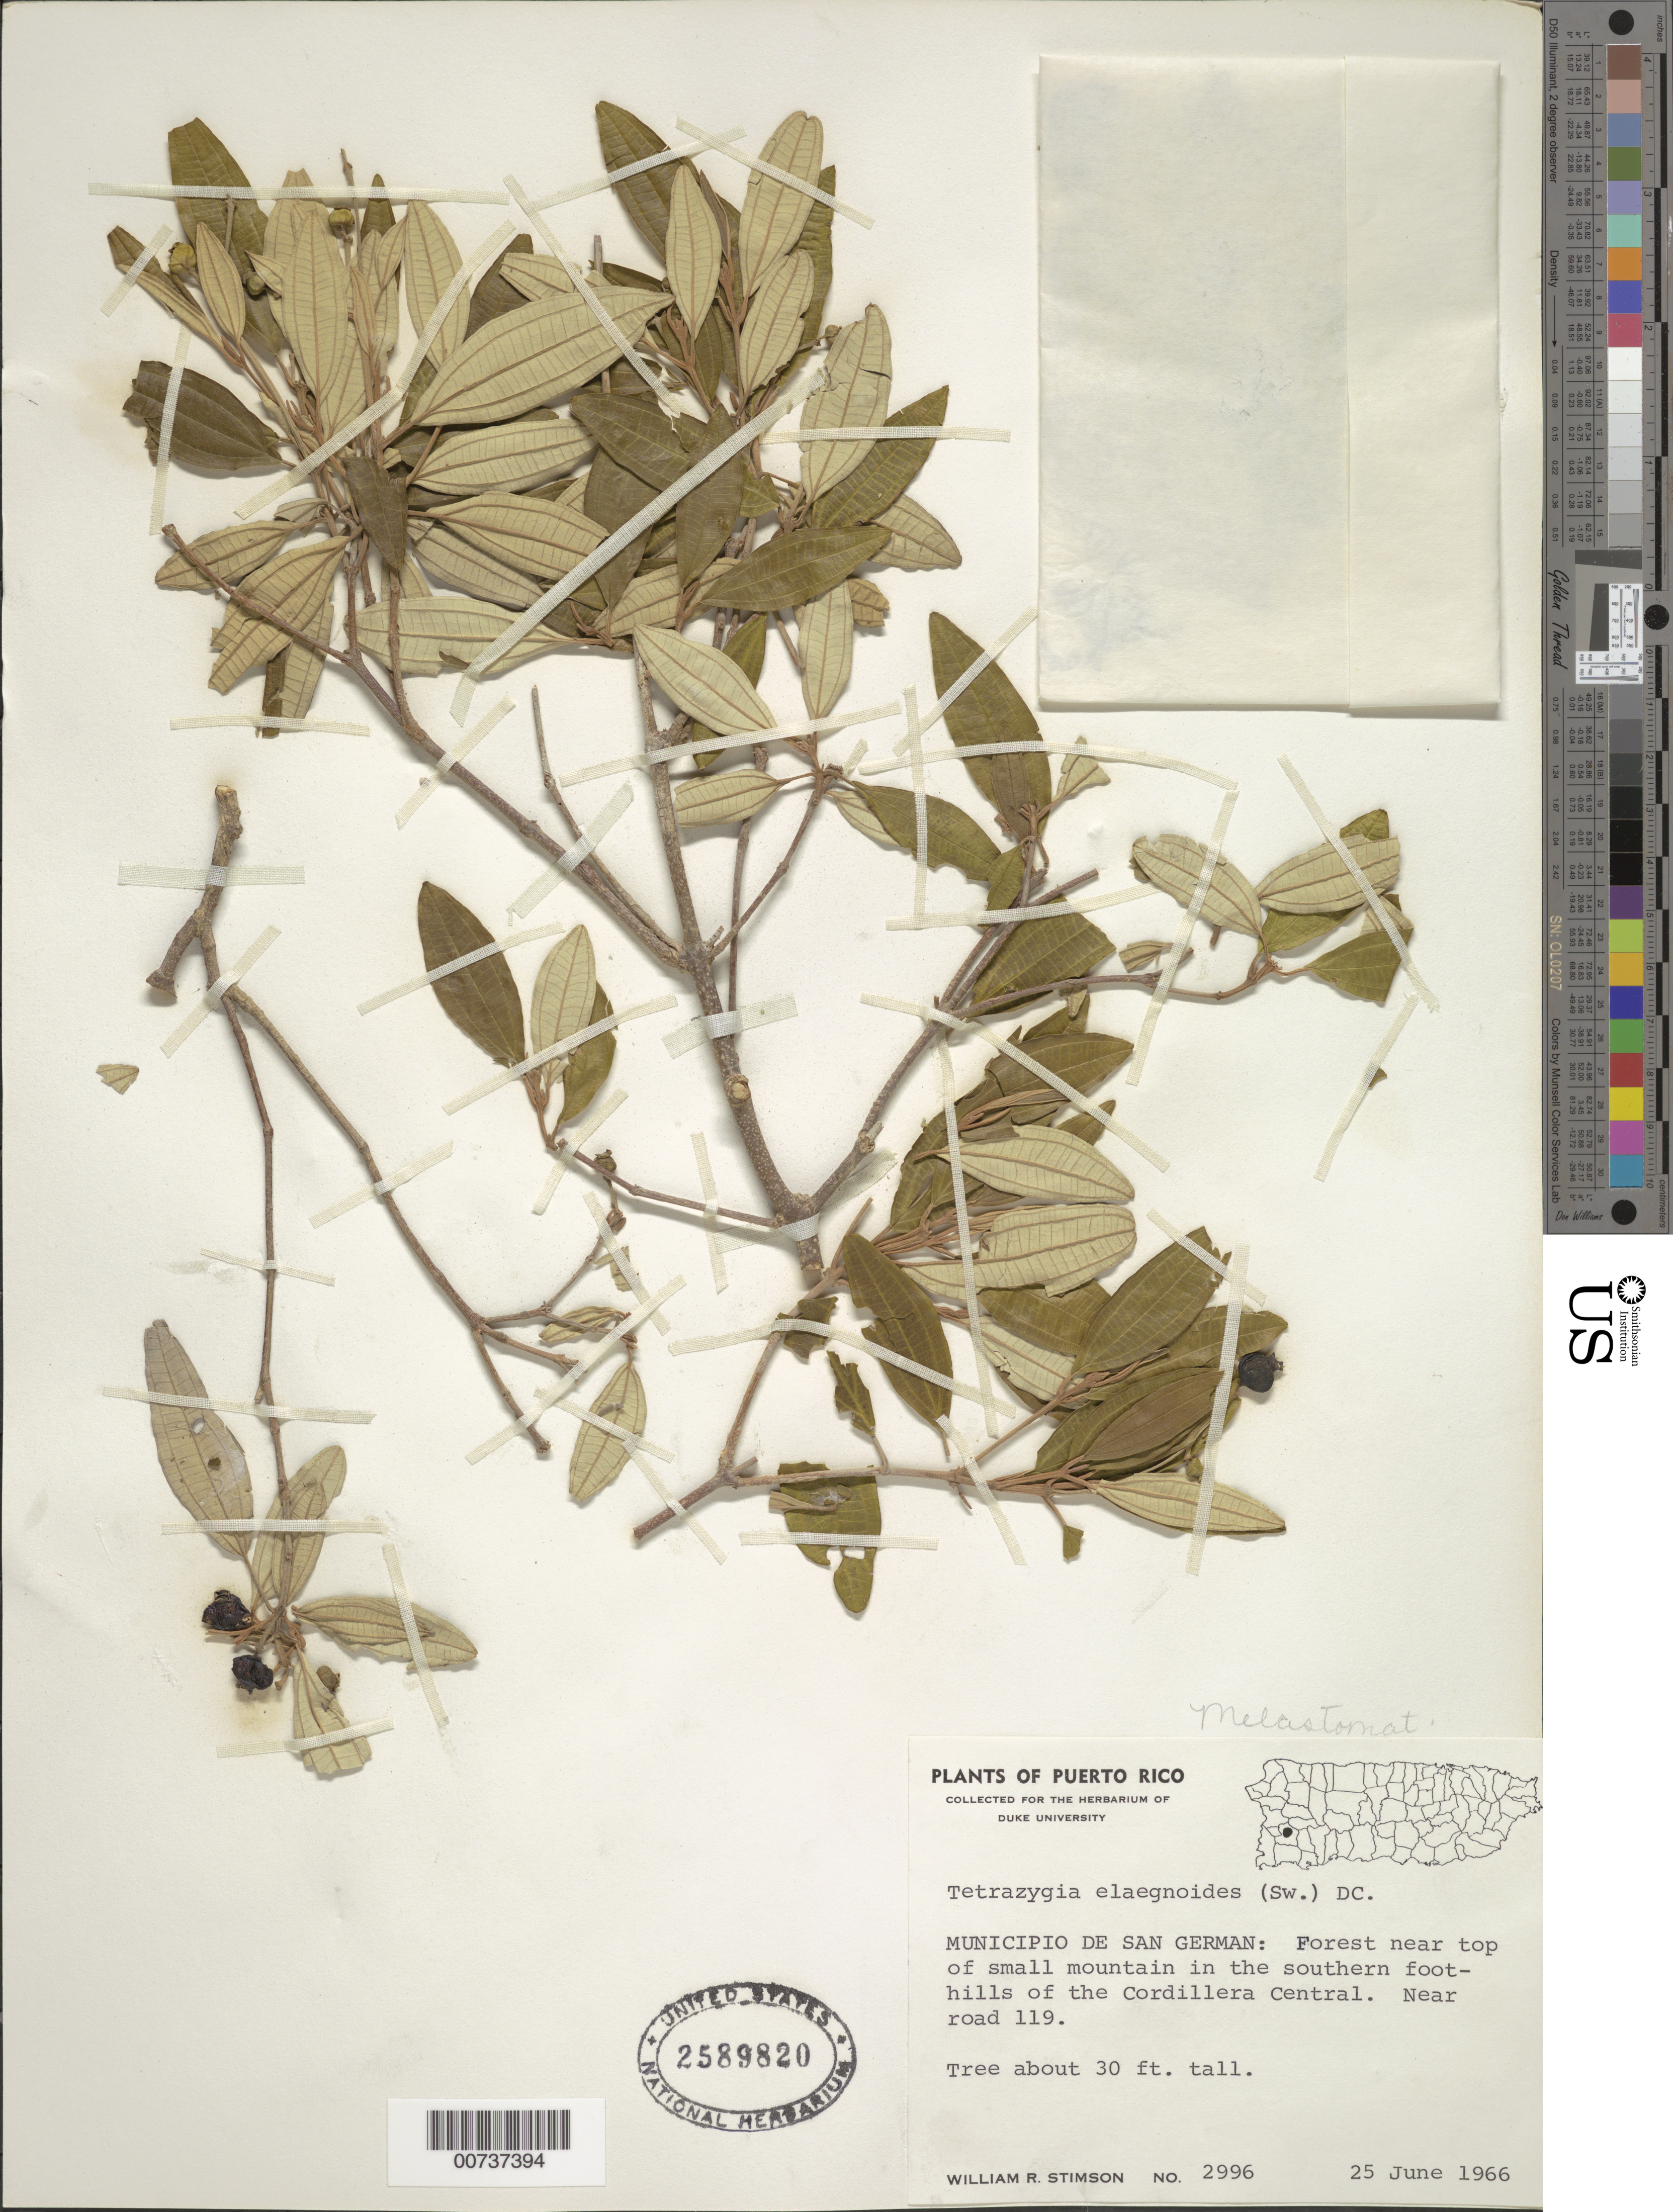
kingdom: Plantae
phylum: Tracheophyta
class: Magnoliopsida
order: Myrtales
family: Melastomataceae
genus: Miconia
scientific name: Miconia elaeagnoides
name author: (Sw.) Griseb.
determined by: Judd, Walter S.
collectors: W. R. Stimson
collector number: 2996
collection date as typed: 25 Jun 1966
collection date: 1966-06-25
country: Puerto Rico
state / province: San Germán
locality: Mun. San Germán: Forest near top of small mountain in the southern foothills of The Cordillera Central. Near Road 119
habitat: Forest near top of small mountain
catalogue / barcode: US 2589820